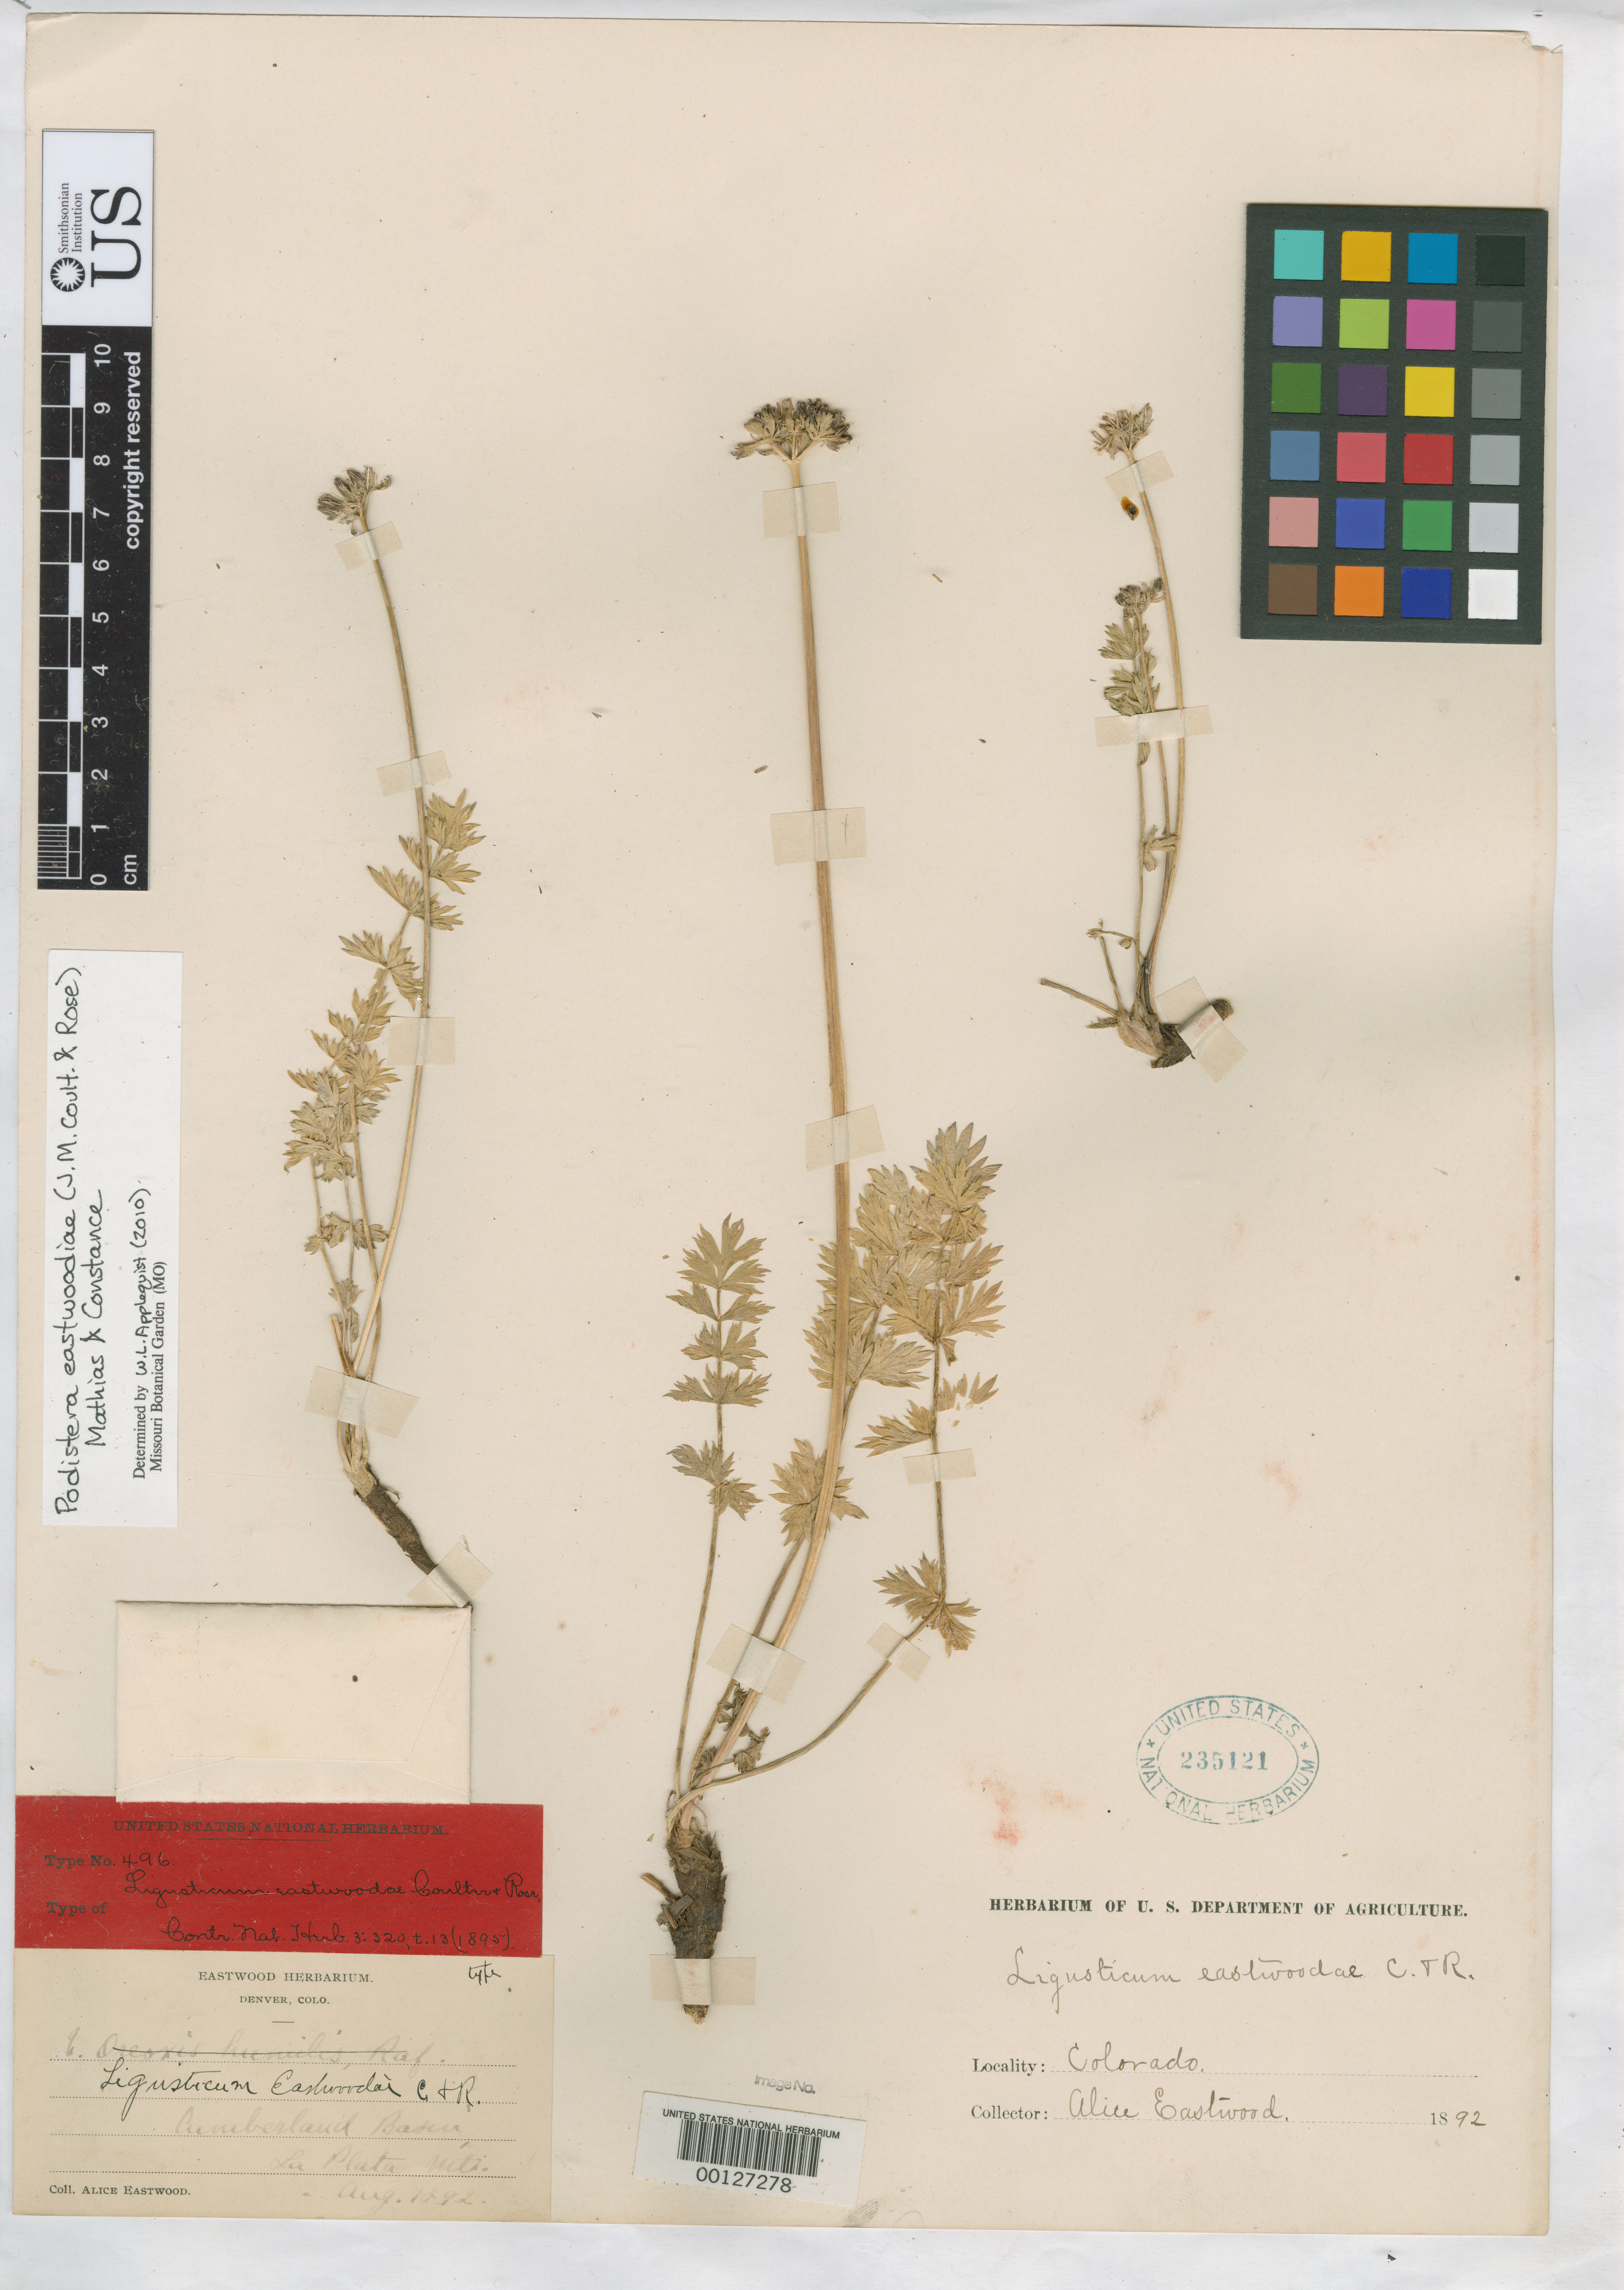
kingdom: Plantae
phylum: Tracheophyta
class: Magnoliopsida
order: Apiales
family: Apiaceae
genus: Ligusticum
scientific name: Ligusticum eastwoodiae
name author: J.M. Coult. & Rose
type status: Isosyntype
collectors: A. Eastwood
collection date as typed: Aug 1892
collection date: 1892-08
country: United States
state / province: Colorado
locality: Cumberland Basin, La Plata Mts.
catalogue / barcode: US 235121